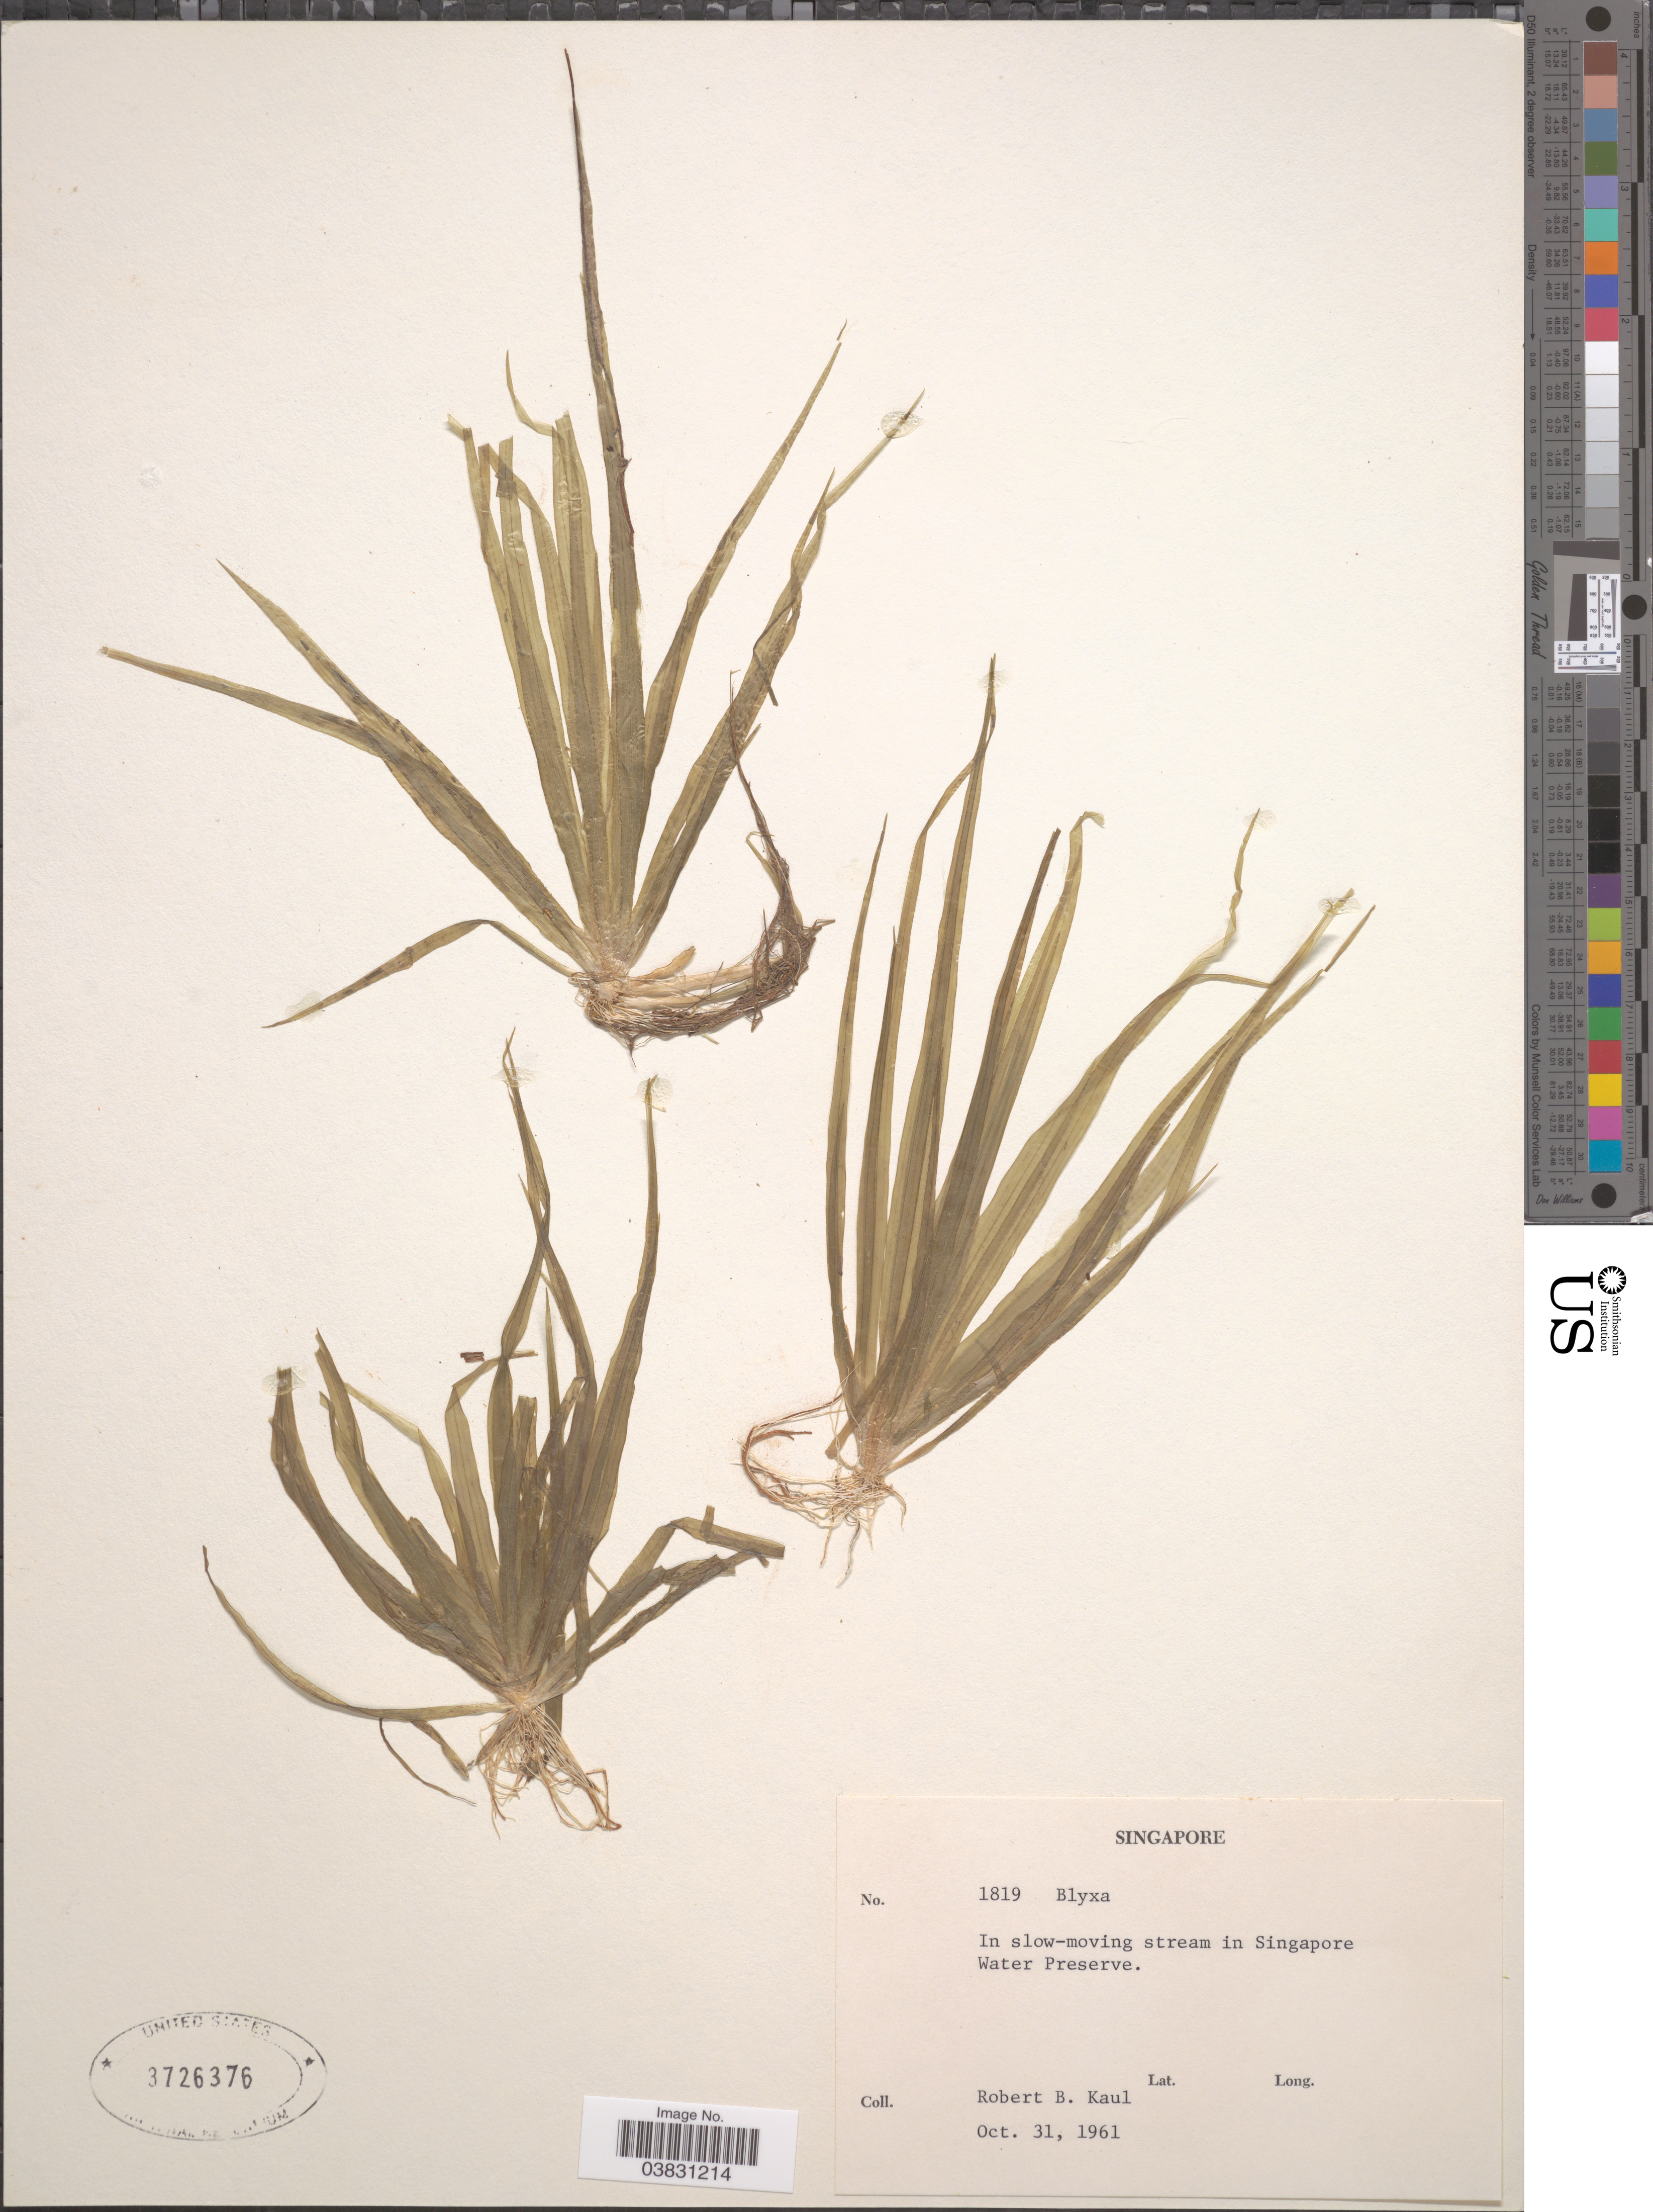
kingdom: Plantae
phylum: Tracheophyta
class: Liliopsida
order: Alismatales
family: Hydrocharitaceae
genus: Blyxa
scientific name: Blyxa sp.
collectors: R. Kaul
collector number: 1819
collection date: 1961-10-31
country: Singapore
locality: In slow-moving stream in Singapore Water Preserve.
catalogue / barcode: US 3726376